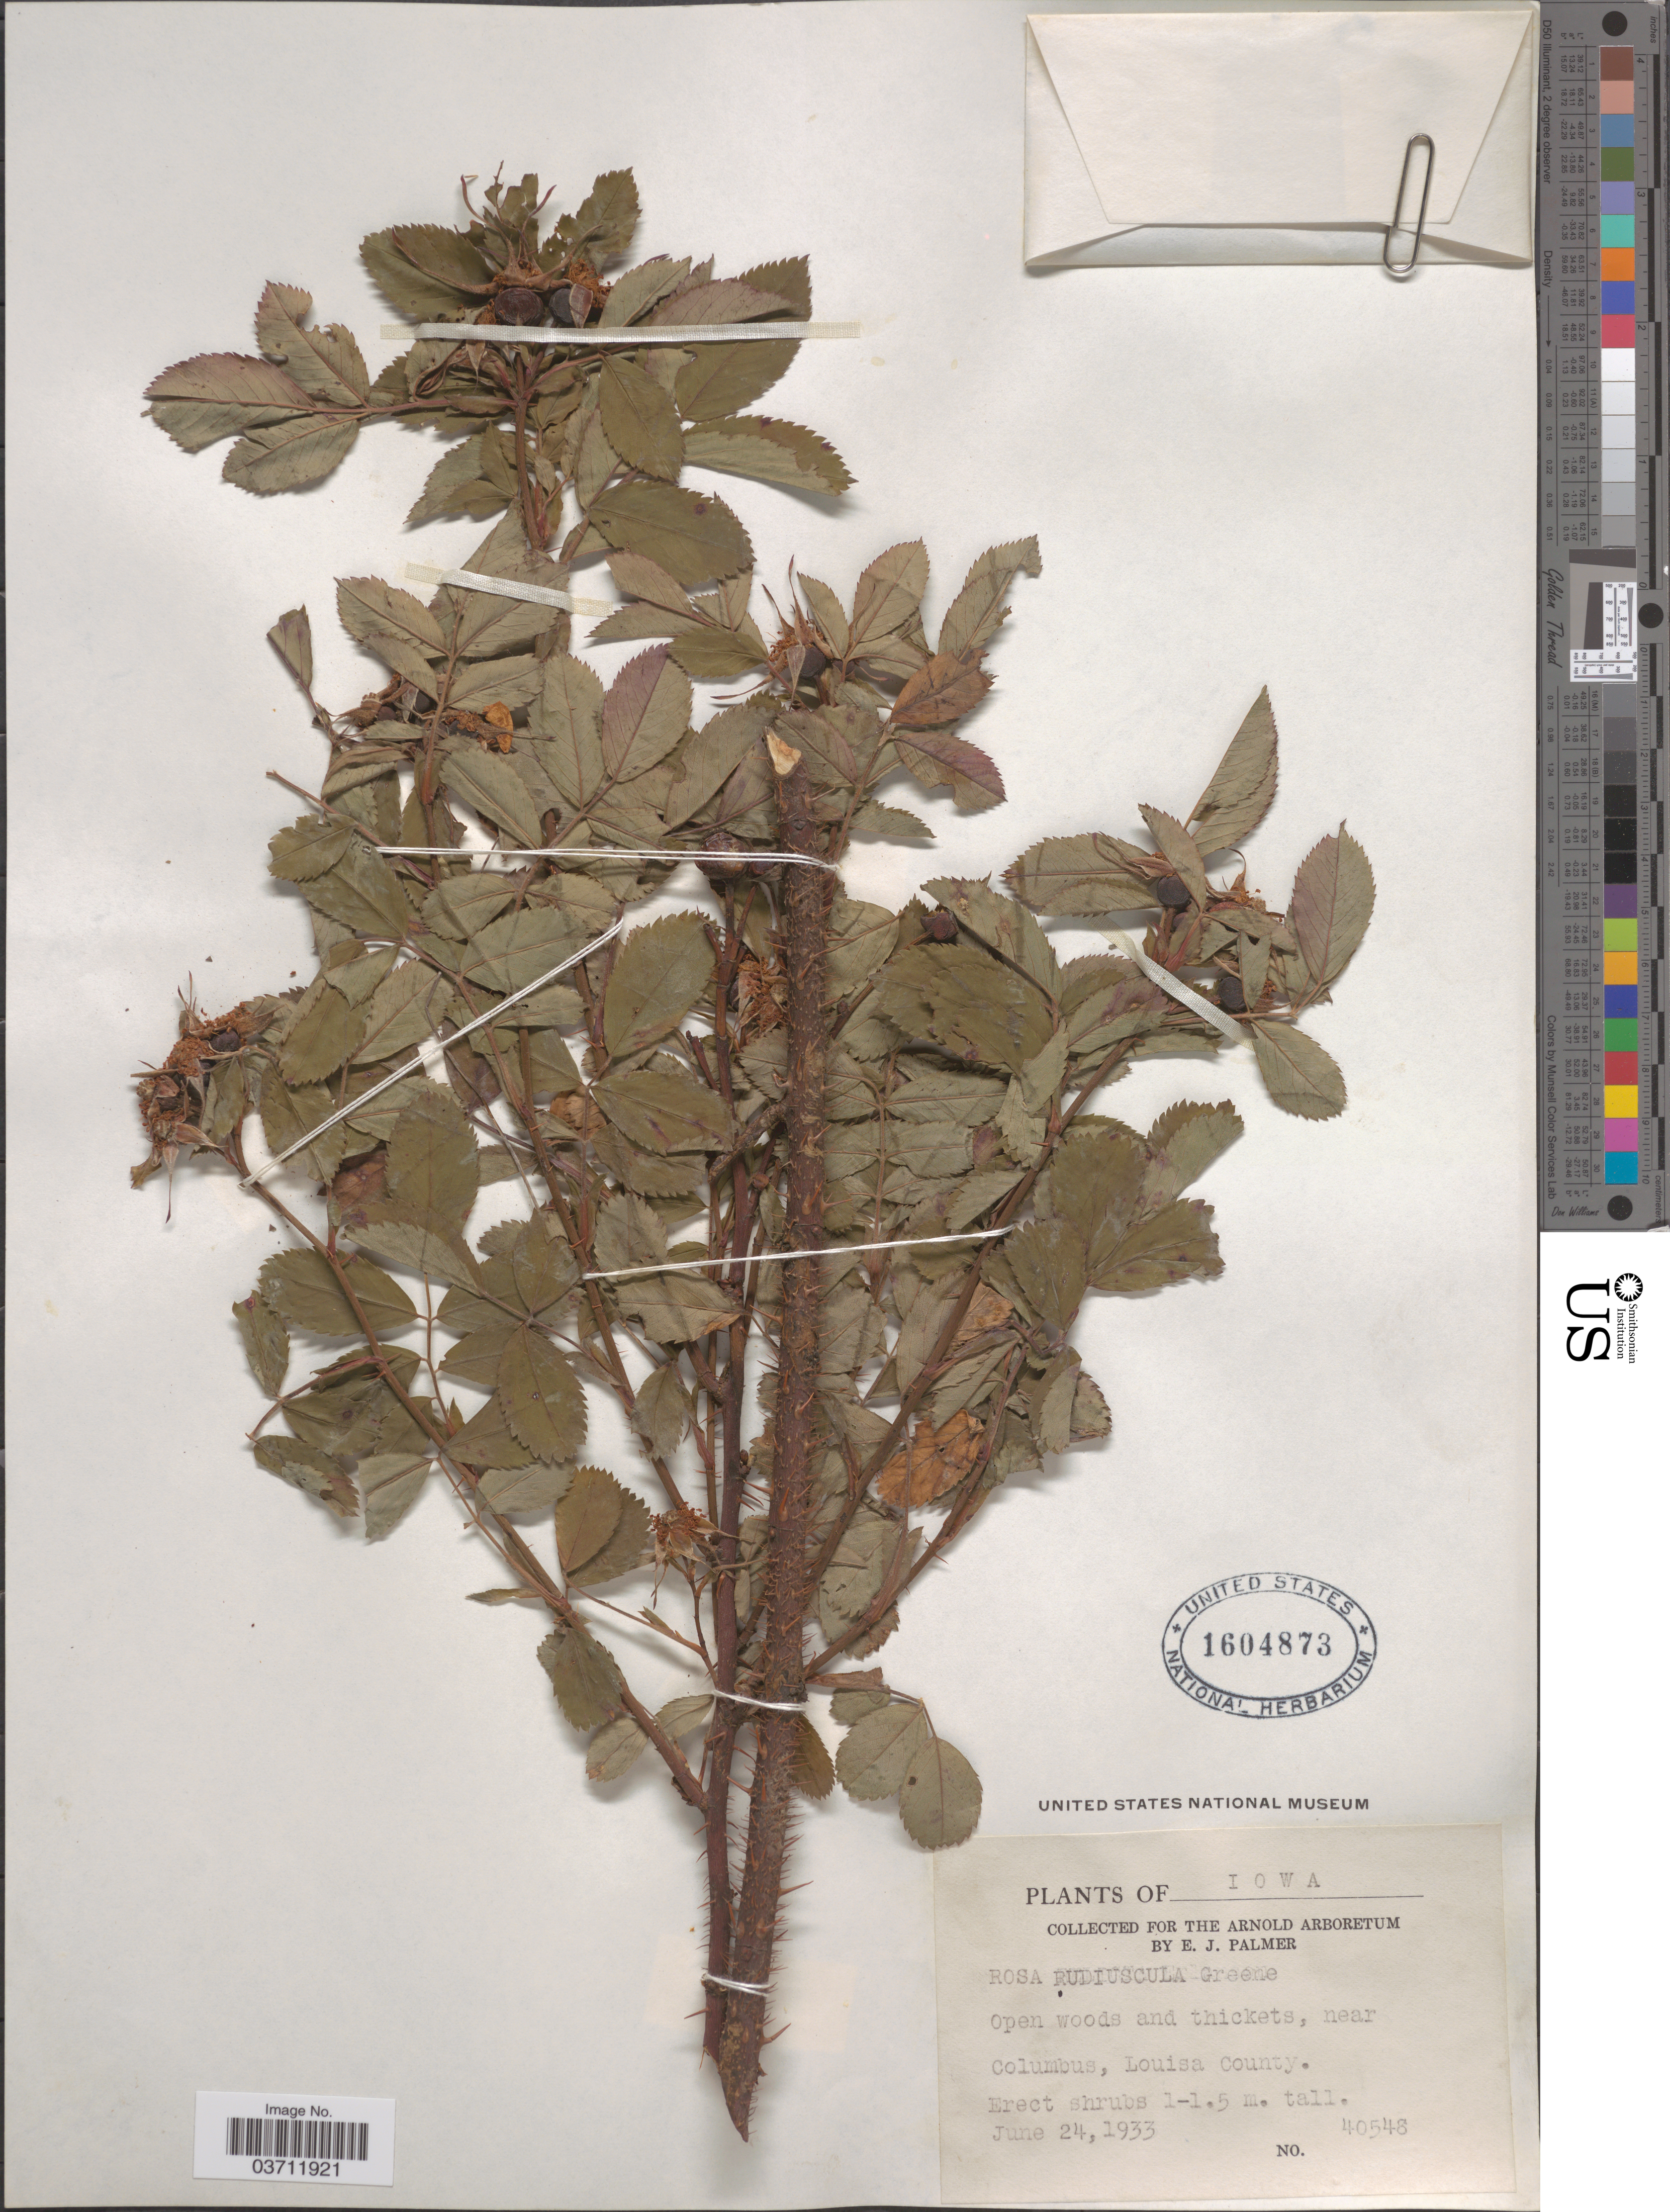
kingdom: Plantae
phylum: Tracheophyta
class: Magnoliopsida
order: Rosales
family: Rosaceae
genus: Rosa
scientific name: Rosa rudiuscula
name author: Greene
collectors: E. J. Palmer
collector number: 40548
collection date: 1933-06-24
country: United States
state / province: Iowa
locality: Near Columbus, Louisa County.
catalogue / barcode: US 1604873